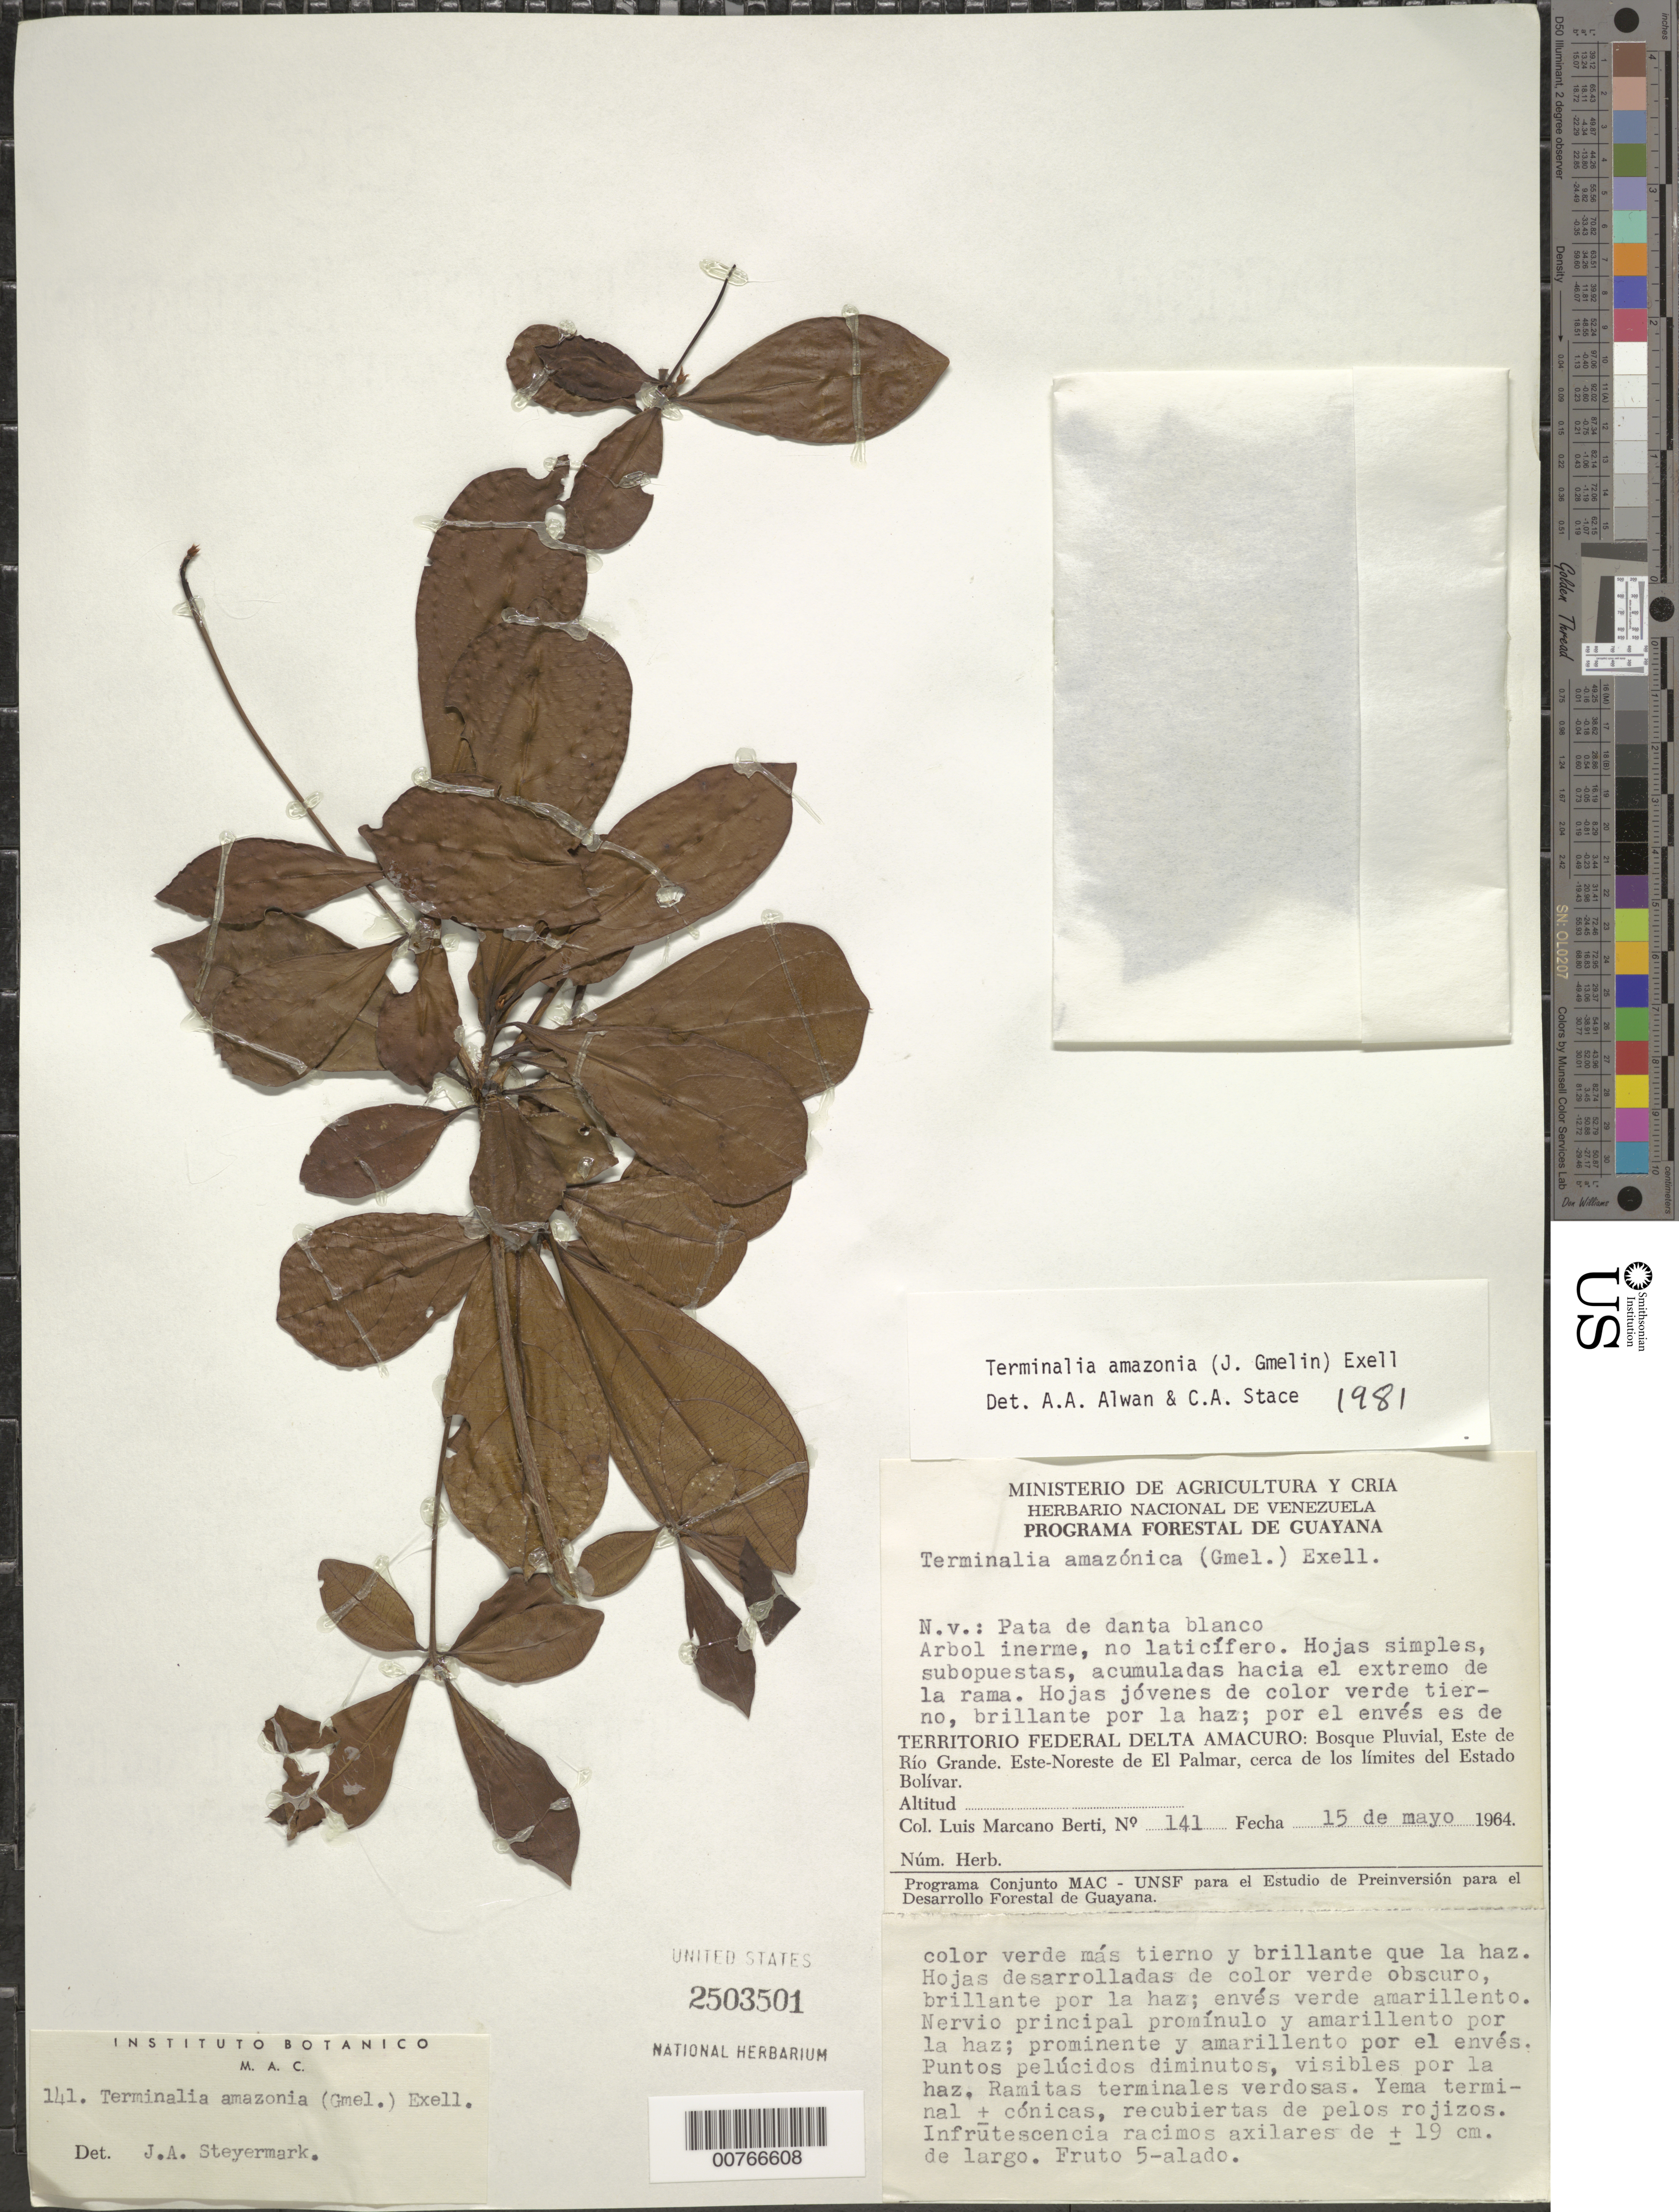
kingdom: Plantae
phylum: Tracheophyta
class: Magnoliopsida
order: Myrtales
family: Combretaceae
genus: Terminalia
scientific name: Terminalia amazonia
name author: (J.F. Gmel.) Exell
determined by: Alwan, A. R.; Stace, C. A.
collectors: L. Marcano-Berti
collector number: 141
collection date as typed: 15-May-64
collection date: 1964-05-15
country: Venezuela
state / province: Delta Amacuro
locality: Este de Río Grande, ENE de El Palmar, cerca de los limites del Estado Bolívar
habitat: Bosque pluvial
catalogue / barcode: US 2503501